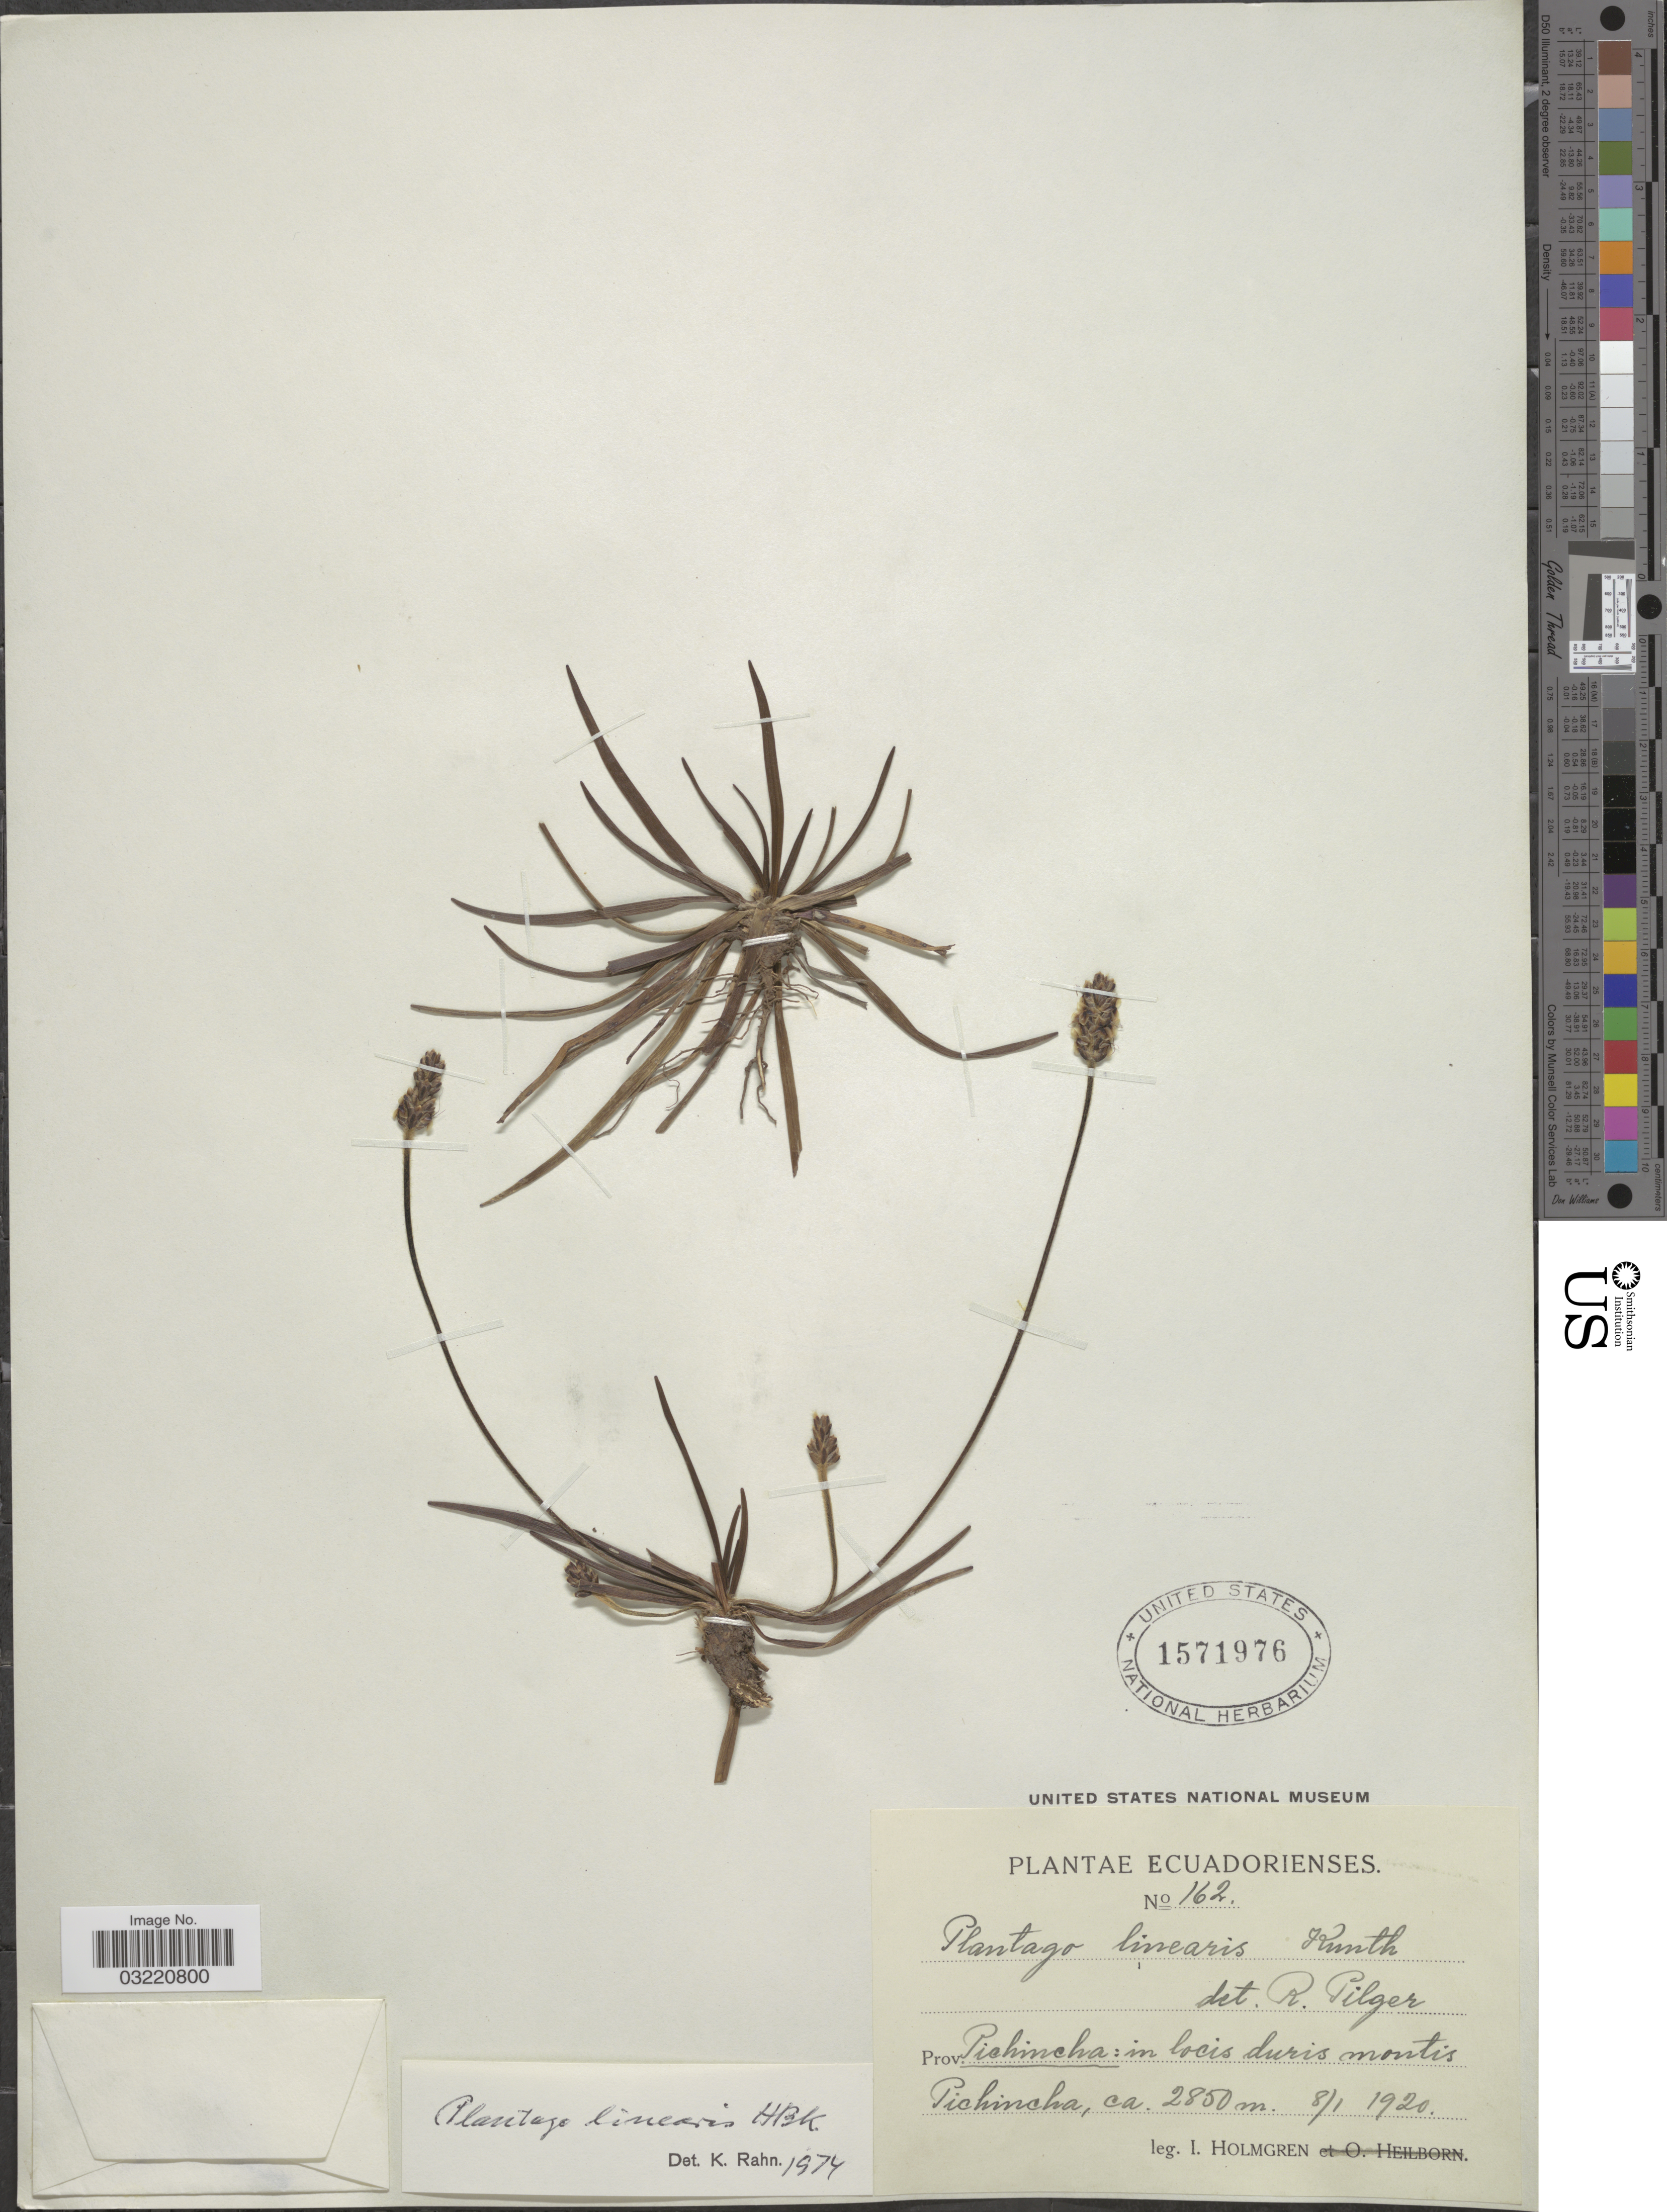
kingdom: Plantae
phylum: Tracheophyta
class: Magnoliopsida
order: Lamiales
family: Plantaginaceae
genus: Plantago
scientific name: Plantago linearis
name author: Kunth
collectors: I. Holmgren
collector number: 162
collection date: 1920-01-08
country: Ecuador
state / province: Pichincha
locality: In locis duris montis Pichincha.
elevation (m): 2850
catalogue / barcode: US 1571976